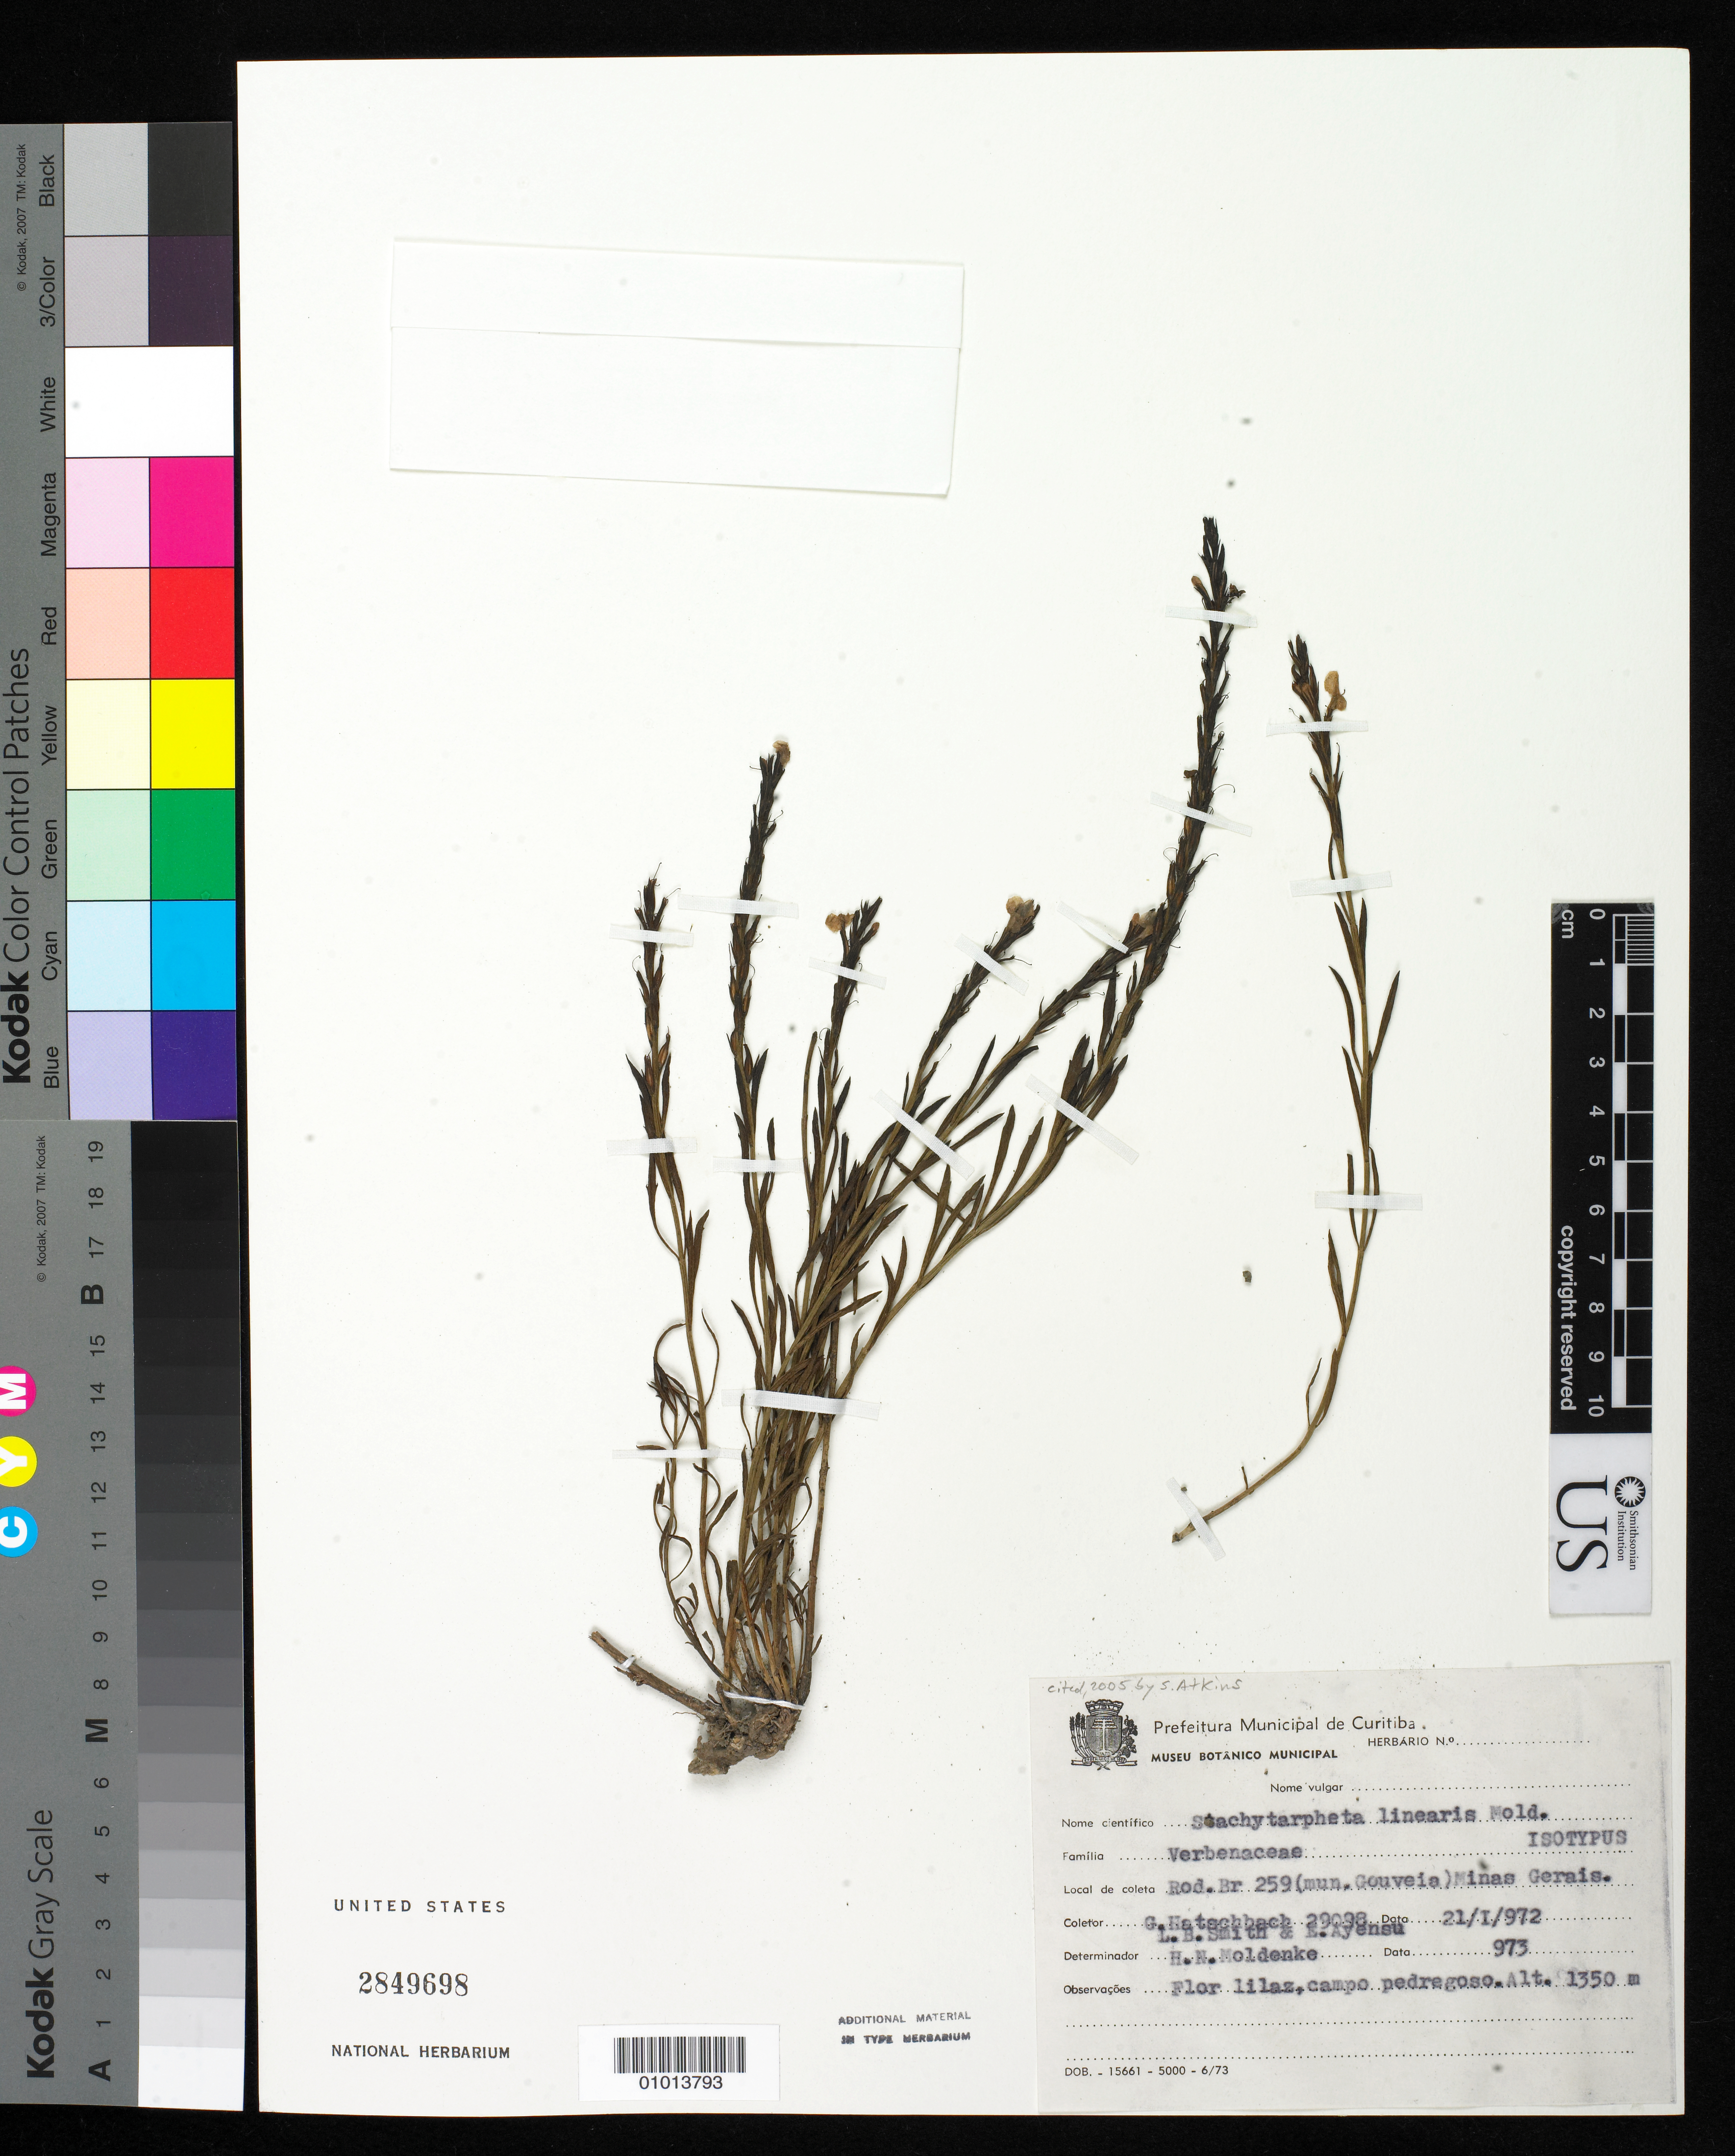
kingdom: Plantae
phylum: Tracheophyta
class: Magnoliopsida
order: Lamiales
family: Verbenaceae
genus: Stachytarpheta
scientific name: Stachytarpheta linearis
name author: Moldenke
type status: Isotype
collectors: G. Hatschbach, L. Smith & E. S. Ayensu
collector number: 29098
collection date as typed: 21 Jan 1972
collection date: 1972-01-21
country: Brazil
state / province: Minas Gerais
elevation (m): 1350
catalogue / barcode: US 2849698